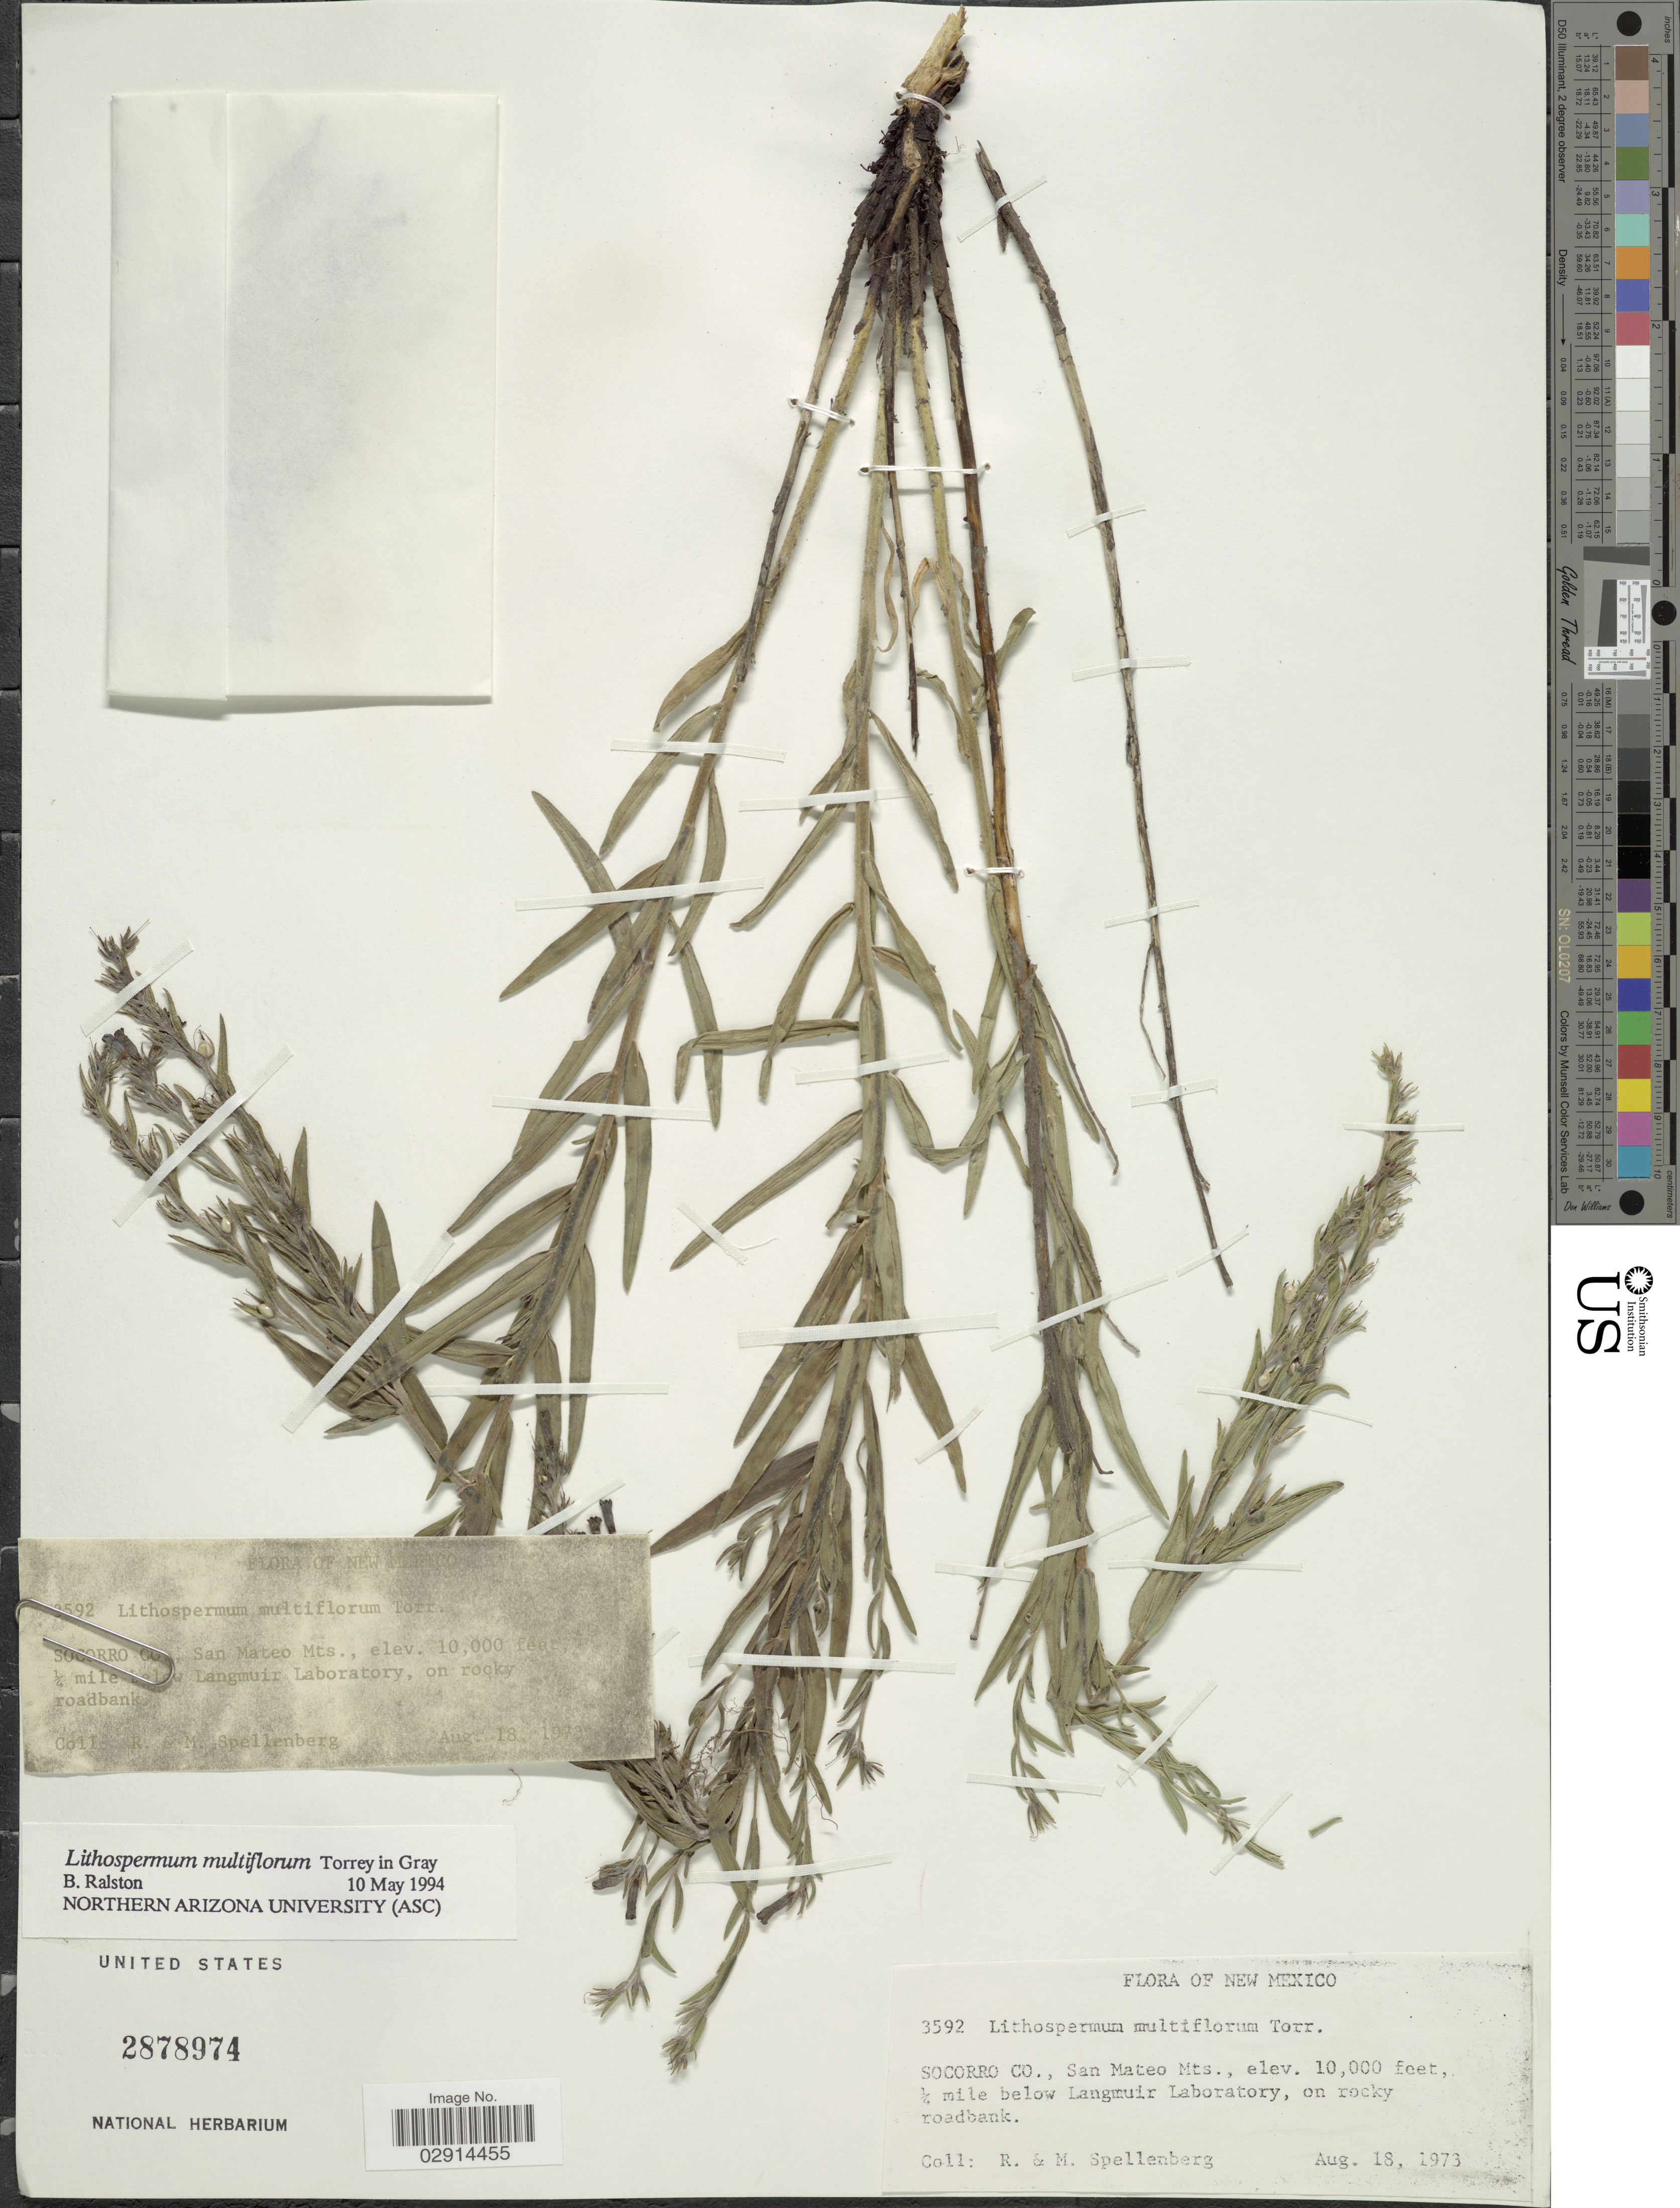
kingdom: Plantae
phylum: Tracheophyta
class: Magnoliopsida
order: Boraginales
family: Boraginaceae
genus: Lithospermum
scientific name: Lithospermum multiflorum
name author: Torr. ex A. Gray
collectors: R. Spellenberg & Spellenberg, M.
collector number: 3592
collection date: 1973-08-18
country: United States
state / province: New Mexico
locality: Socorro Co., San Mateo Mts. ¼ mile below Langmuir Laboratory.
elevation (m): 3048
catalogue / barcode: US 2878974